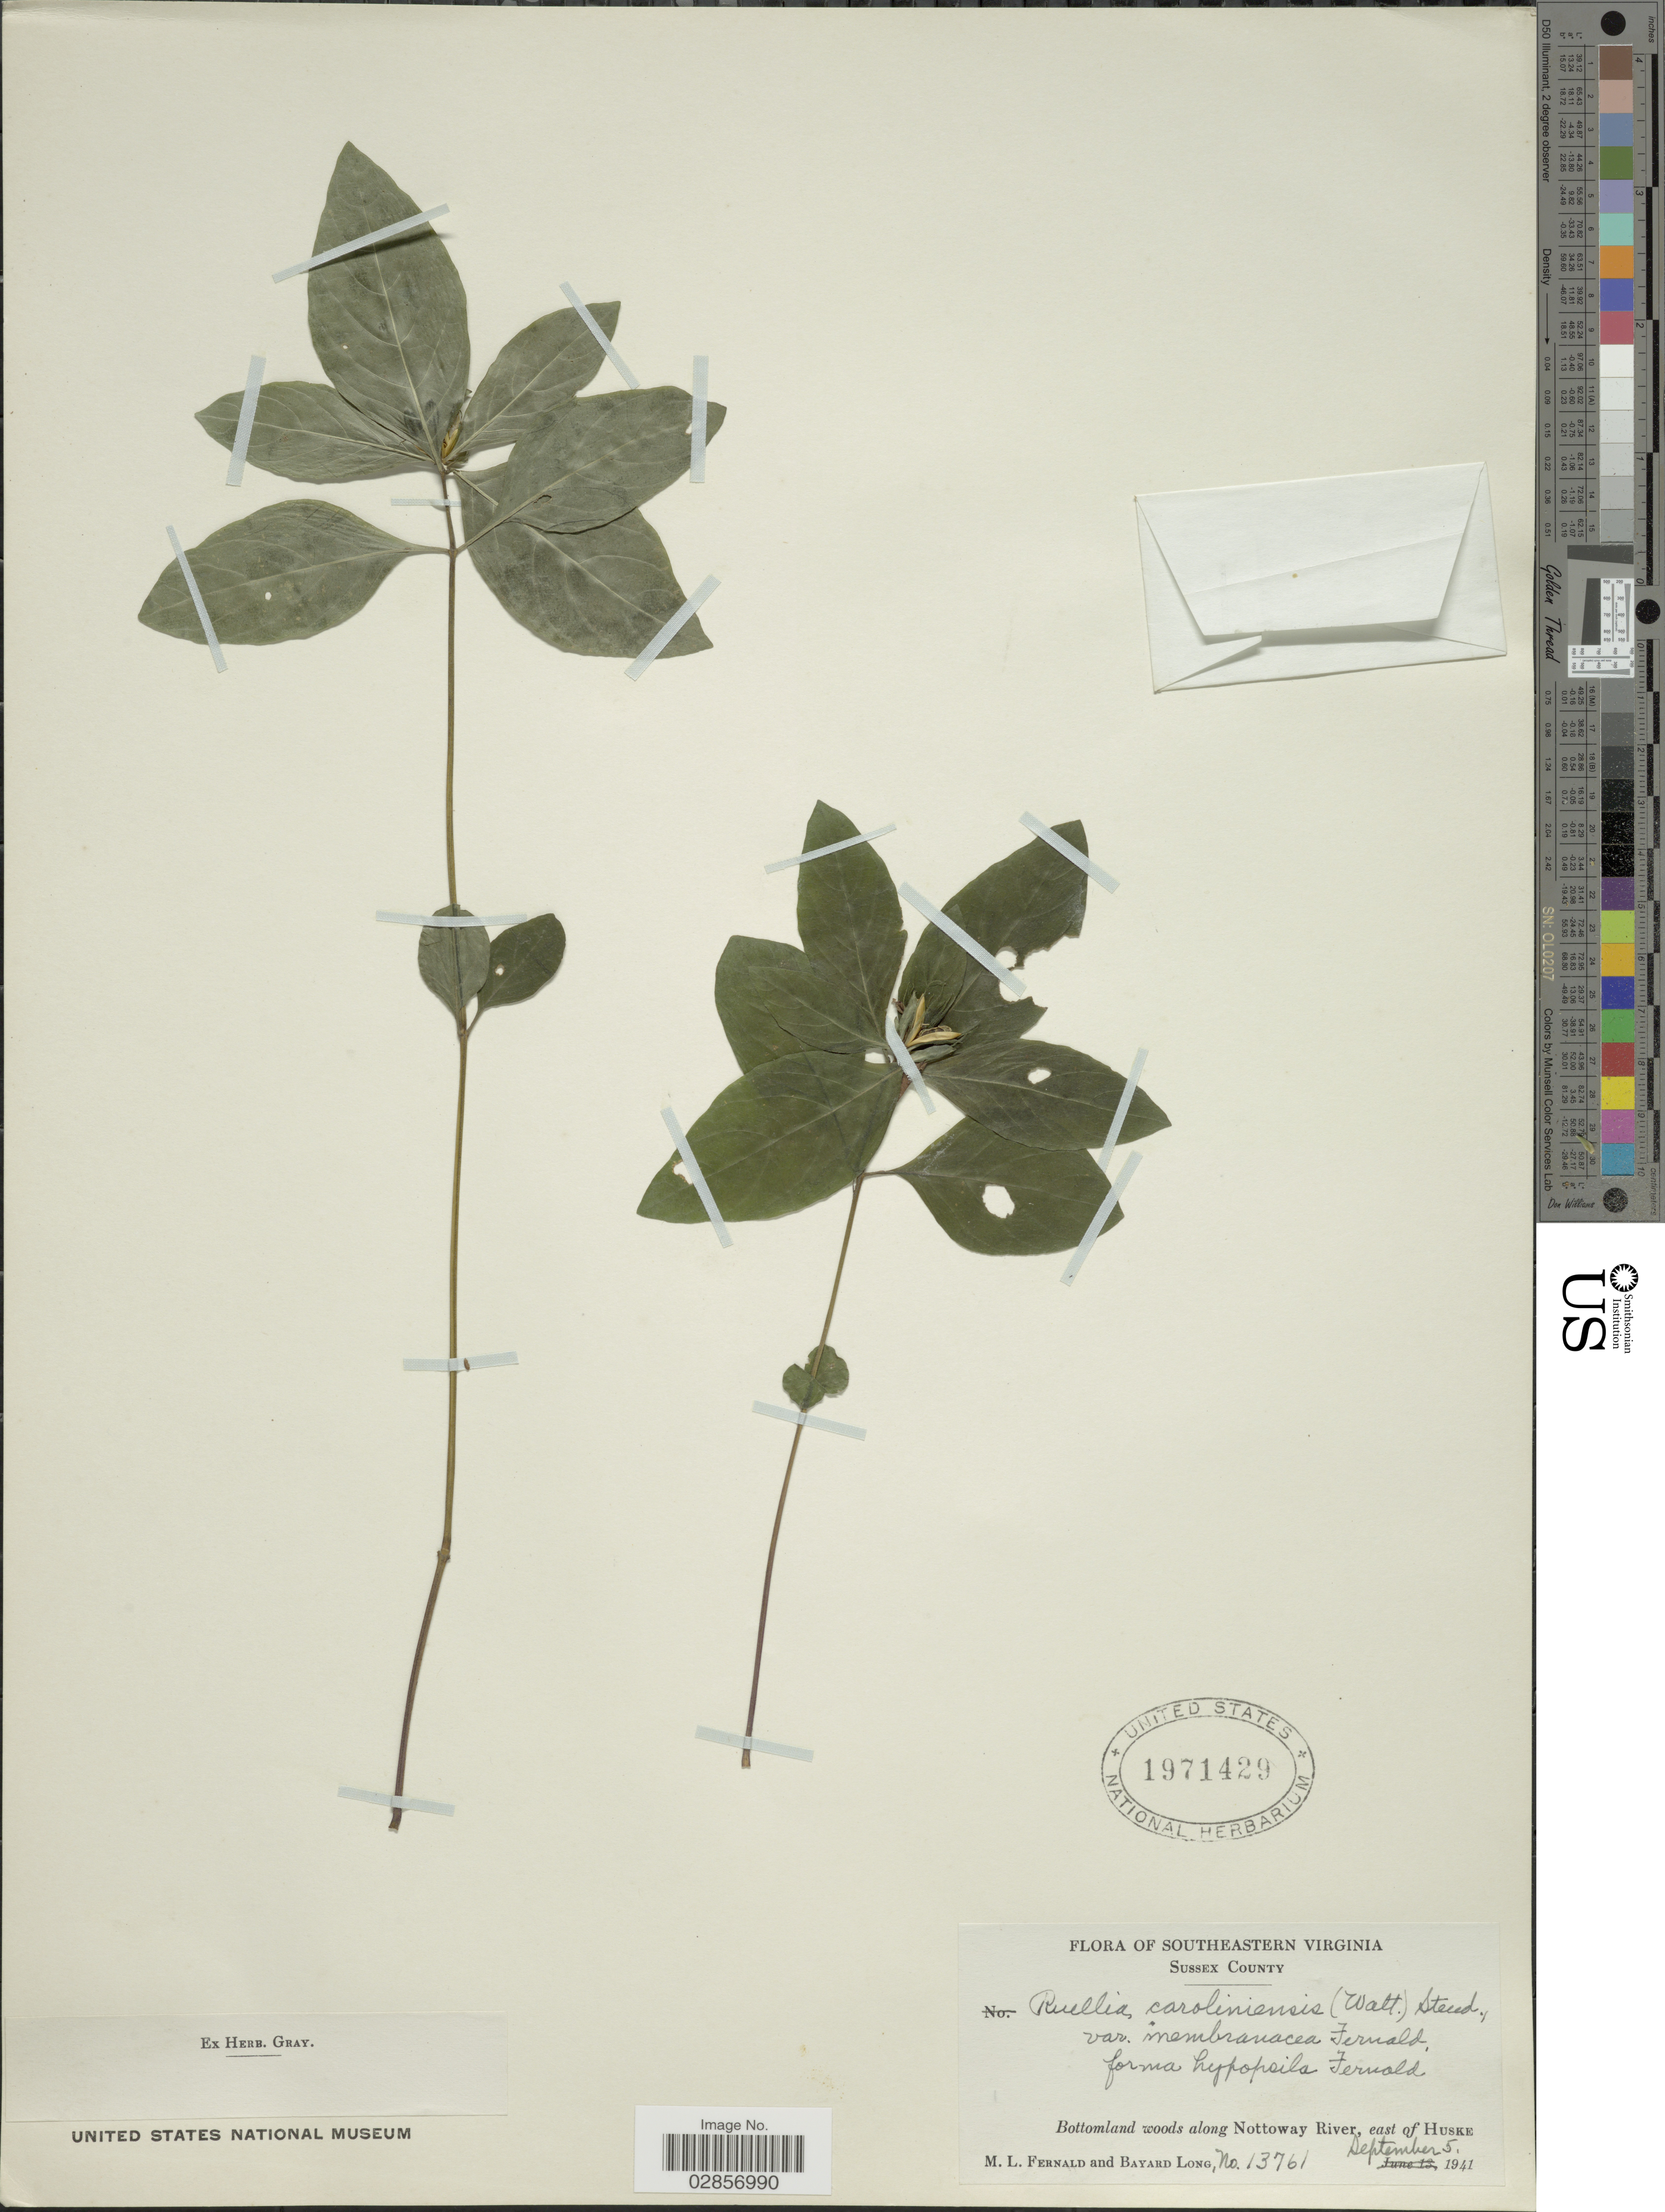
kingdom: Plantae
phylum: Tracheophyta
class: Magnoliopsida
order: Lamiales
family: Acanthaceae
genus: Ruellia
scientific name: Ruellia caroliniensis f. hypopsila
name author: Fernald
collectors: M. L. Fernald & B. Long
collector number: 13761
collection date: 1941-09-05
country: United States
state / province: Virginia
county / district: Sussex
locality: Southeastern Virginia. Sussex County. Bottomland woods along Nottoway River, east of Huske.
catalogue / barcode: US 1971429